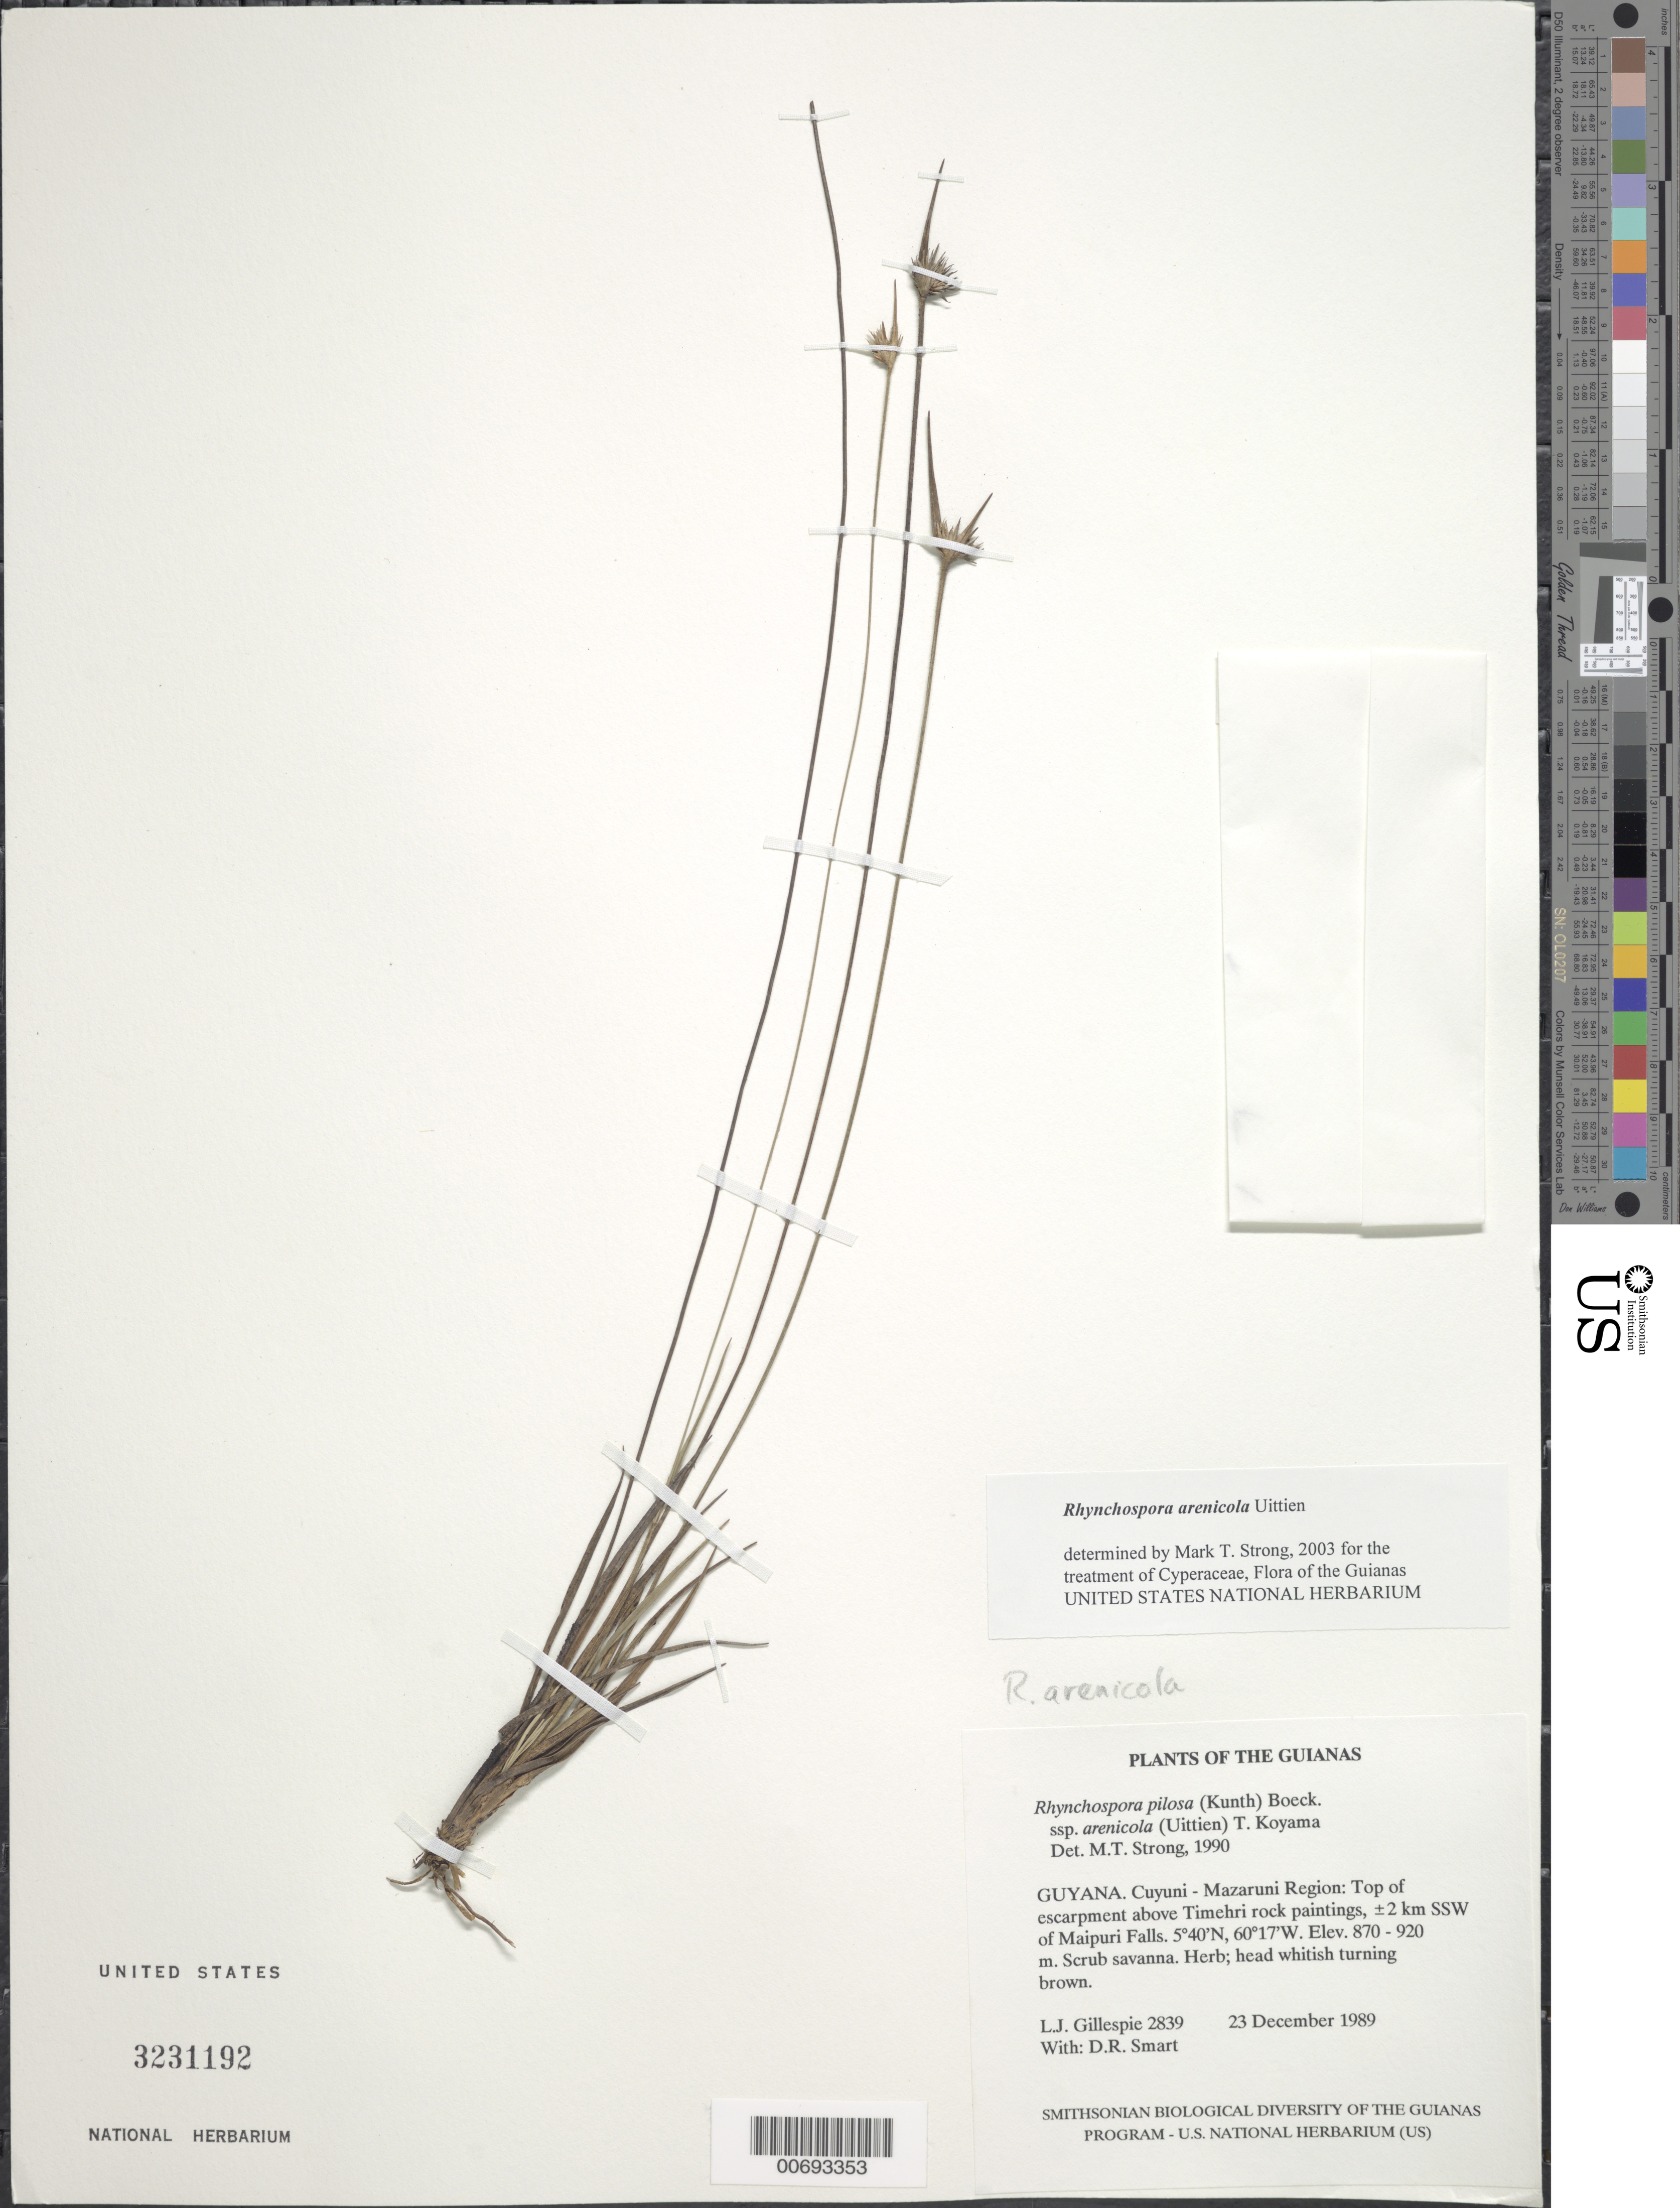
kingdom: Plantae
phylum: Tracheophyta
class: Liliopsida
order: Poales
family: Cyperaceae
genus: Rhynchospora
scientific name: Rhynchospora pilosa subsp. arenicola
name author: (Uittien) T. Koyama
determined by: Strong, M. T., (US), Smithsonian Institution - National Museum of Natural History (UNITED STATES)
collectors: L. J. Gillespie & D. R. Smart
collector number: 2839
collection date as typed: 23 December 1989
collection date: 1989-12-23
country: Guyana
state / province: Cuyuni-Mazaruni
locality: Top of escarpment above Timehri rock paintings, ±2 km SSW of Maipuri Falls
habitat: Scrub savanna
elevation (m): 870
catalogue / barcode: US 3231192